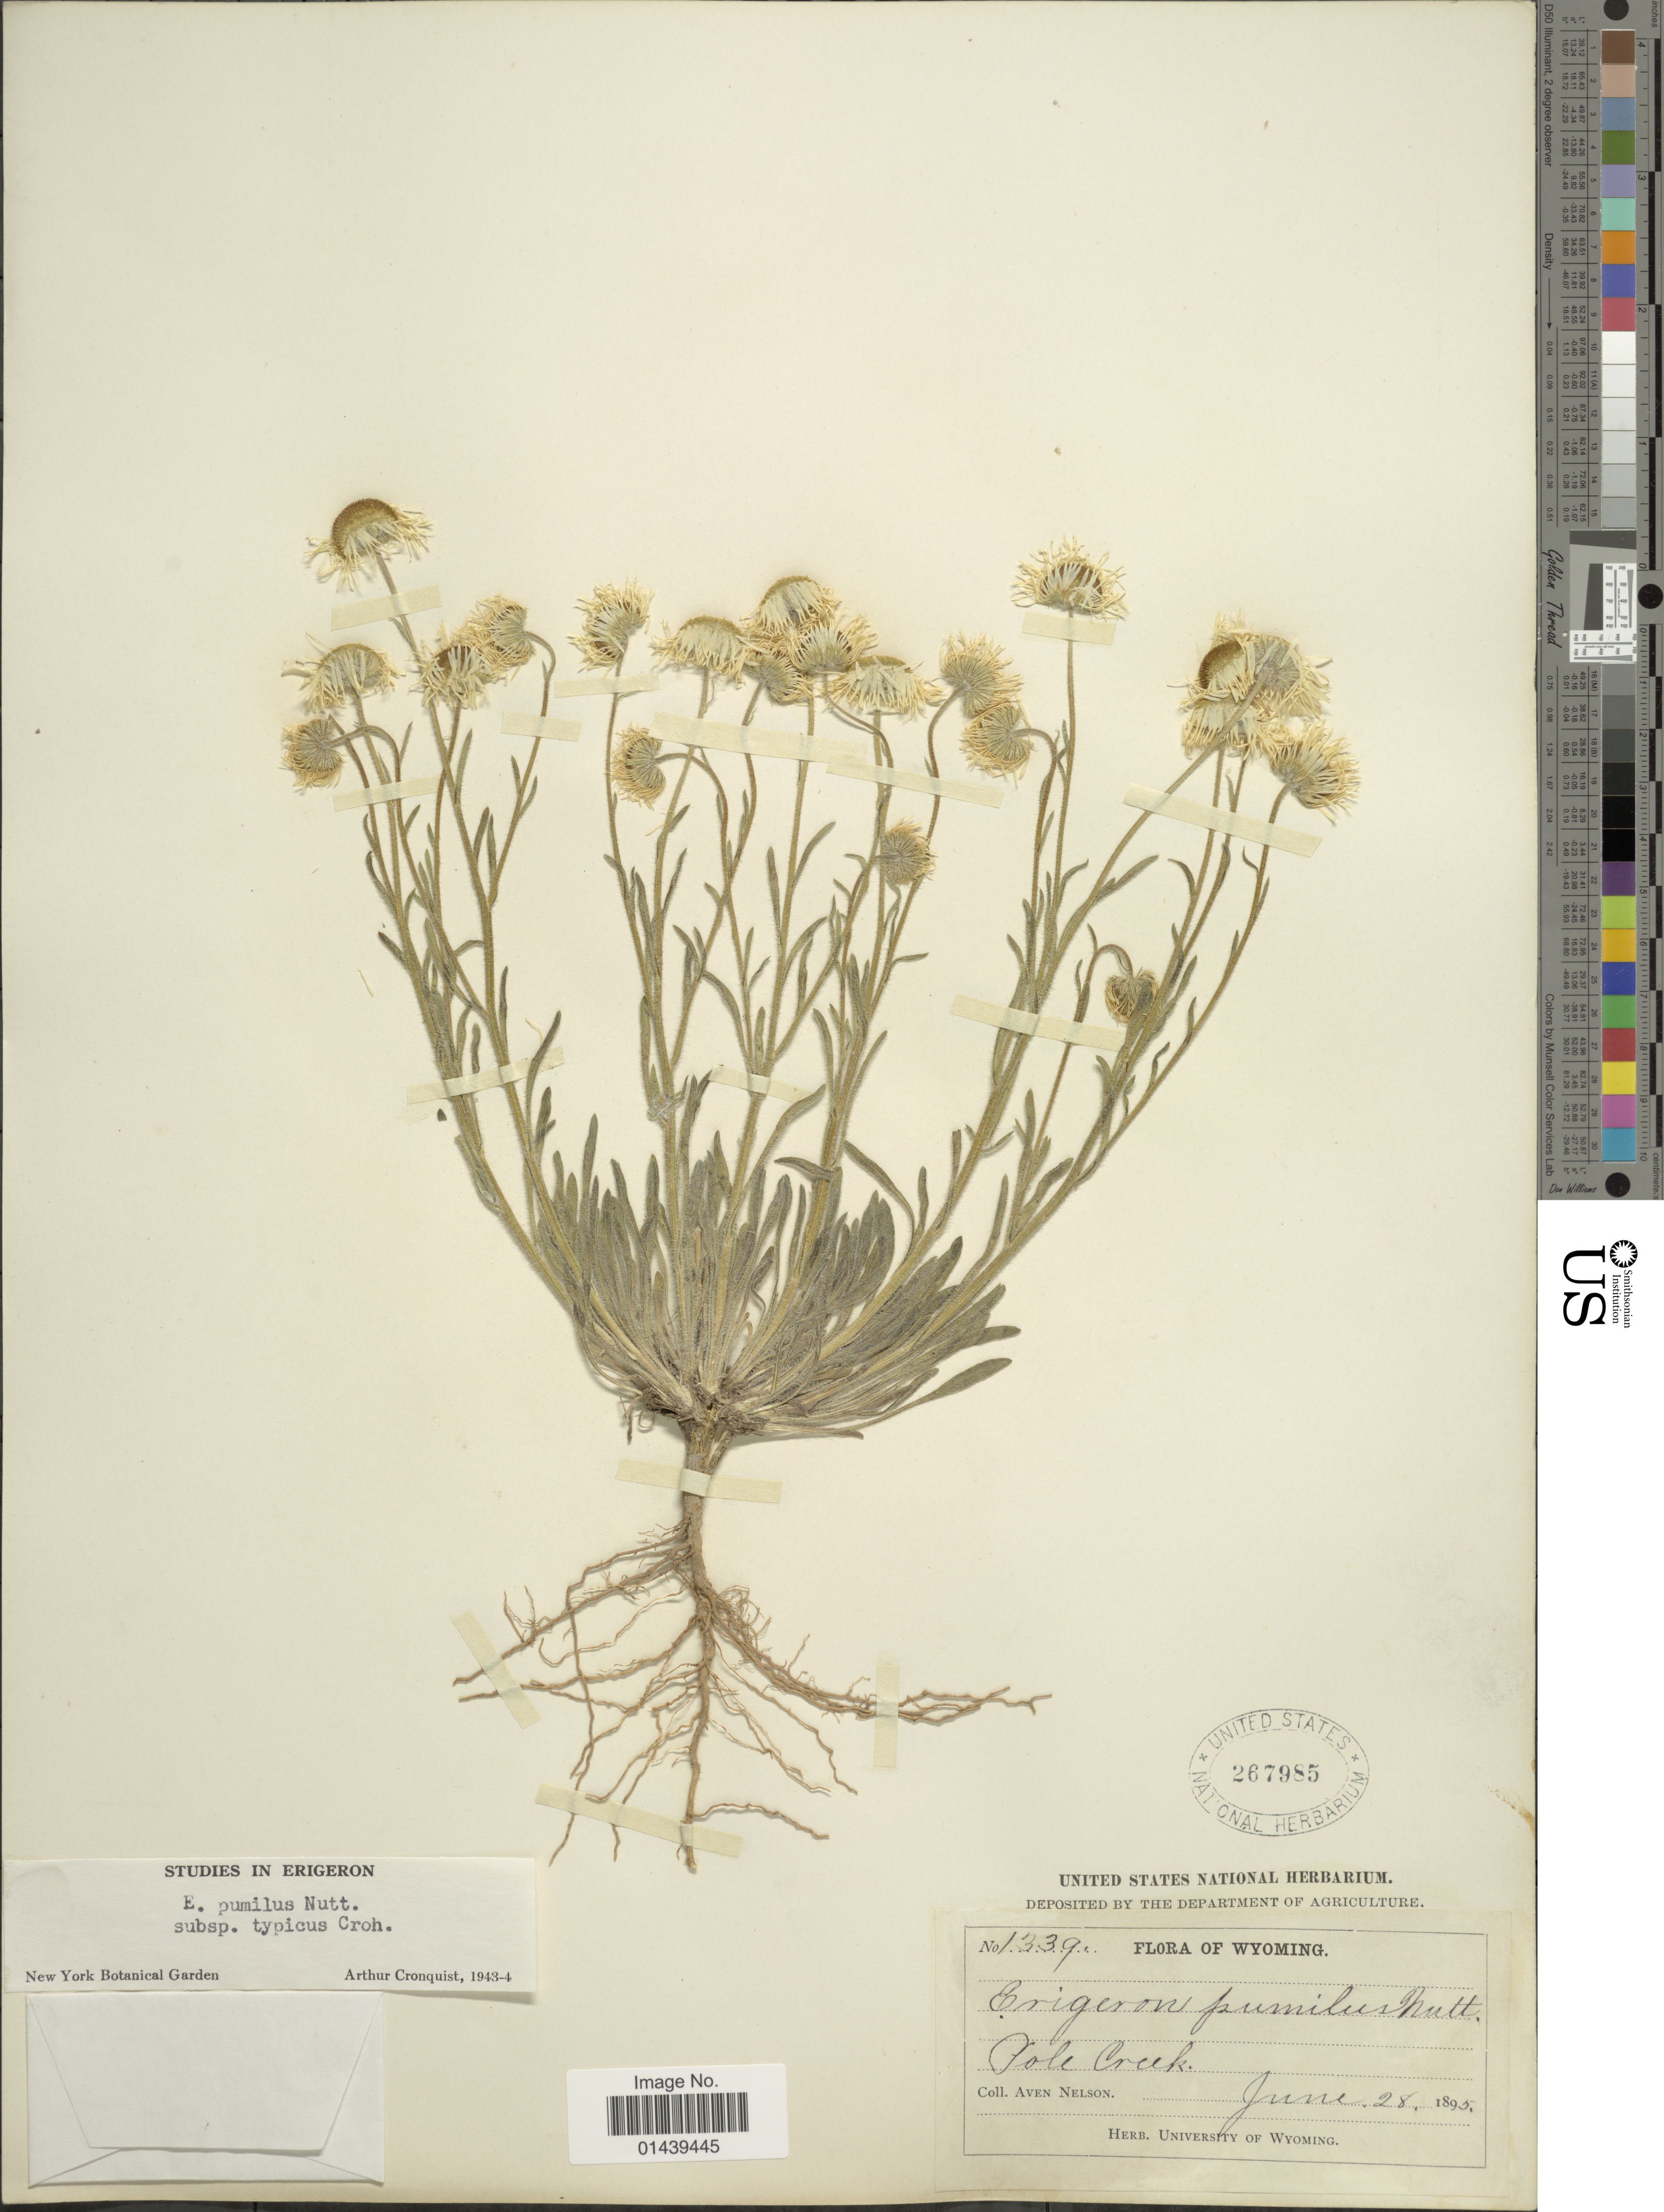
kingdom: Plantae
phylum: Tracheophyta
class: Magnoliopsida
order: Asterales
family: Asteraceae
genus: Erigeron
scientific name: Erigeron pumilus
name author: Nutt.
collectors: A. Nelson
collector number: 1339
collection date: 1895-06-28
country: United States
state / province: Wyoming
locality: Pole Creek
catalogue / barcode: US 267985